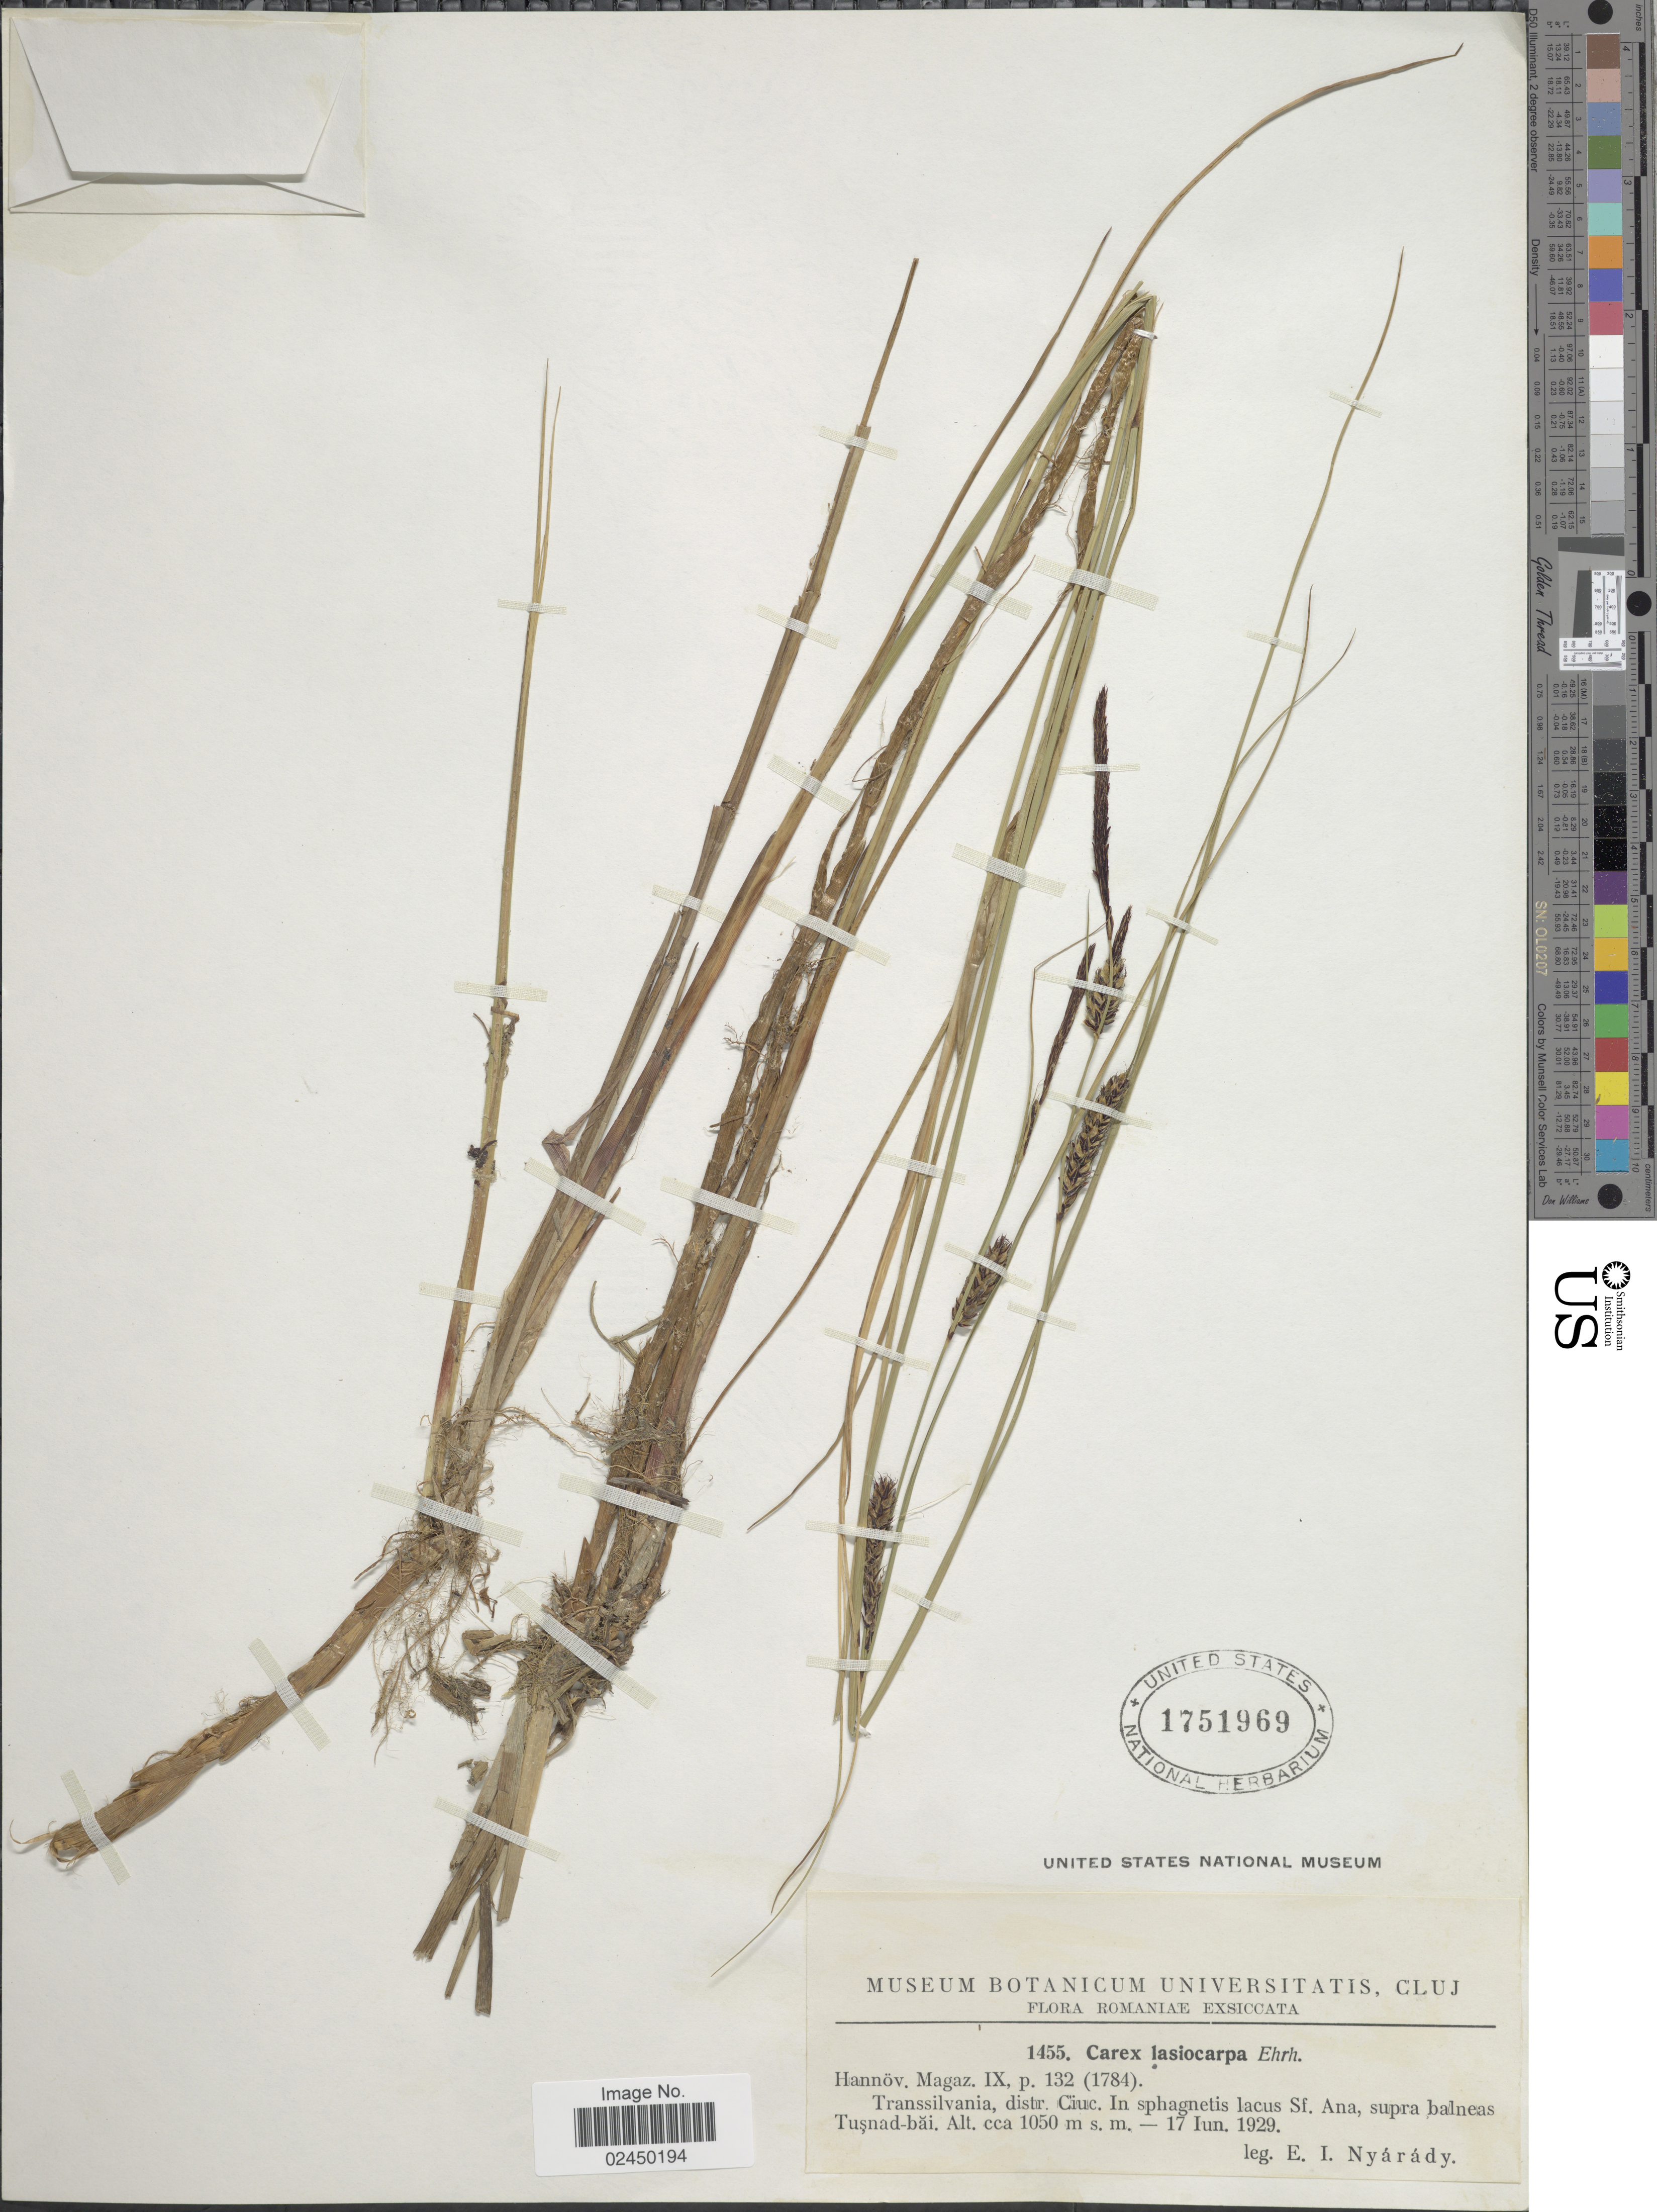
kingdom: Plantae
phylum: Tracheophyta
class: Liliopsida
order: Poales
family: Cyperaceae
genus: Carex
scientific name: Carex lasiocarpa var. lasiocarpa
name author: Ehrh.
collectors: E. Nyárády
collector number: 1455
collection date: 1929-06-17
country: Romania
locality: Transsilvania, distr. Ciuc. In sphagnetis lacus Sf. Ana, supra balneas Tusnad-bai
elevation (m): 1050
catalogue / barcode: US 1751969